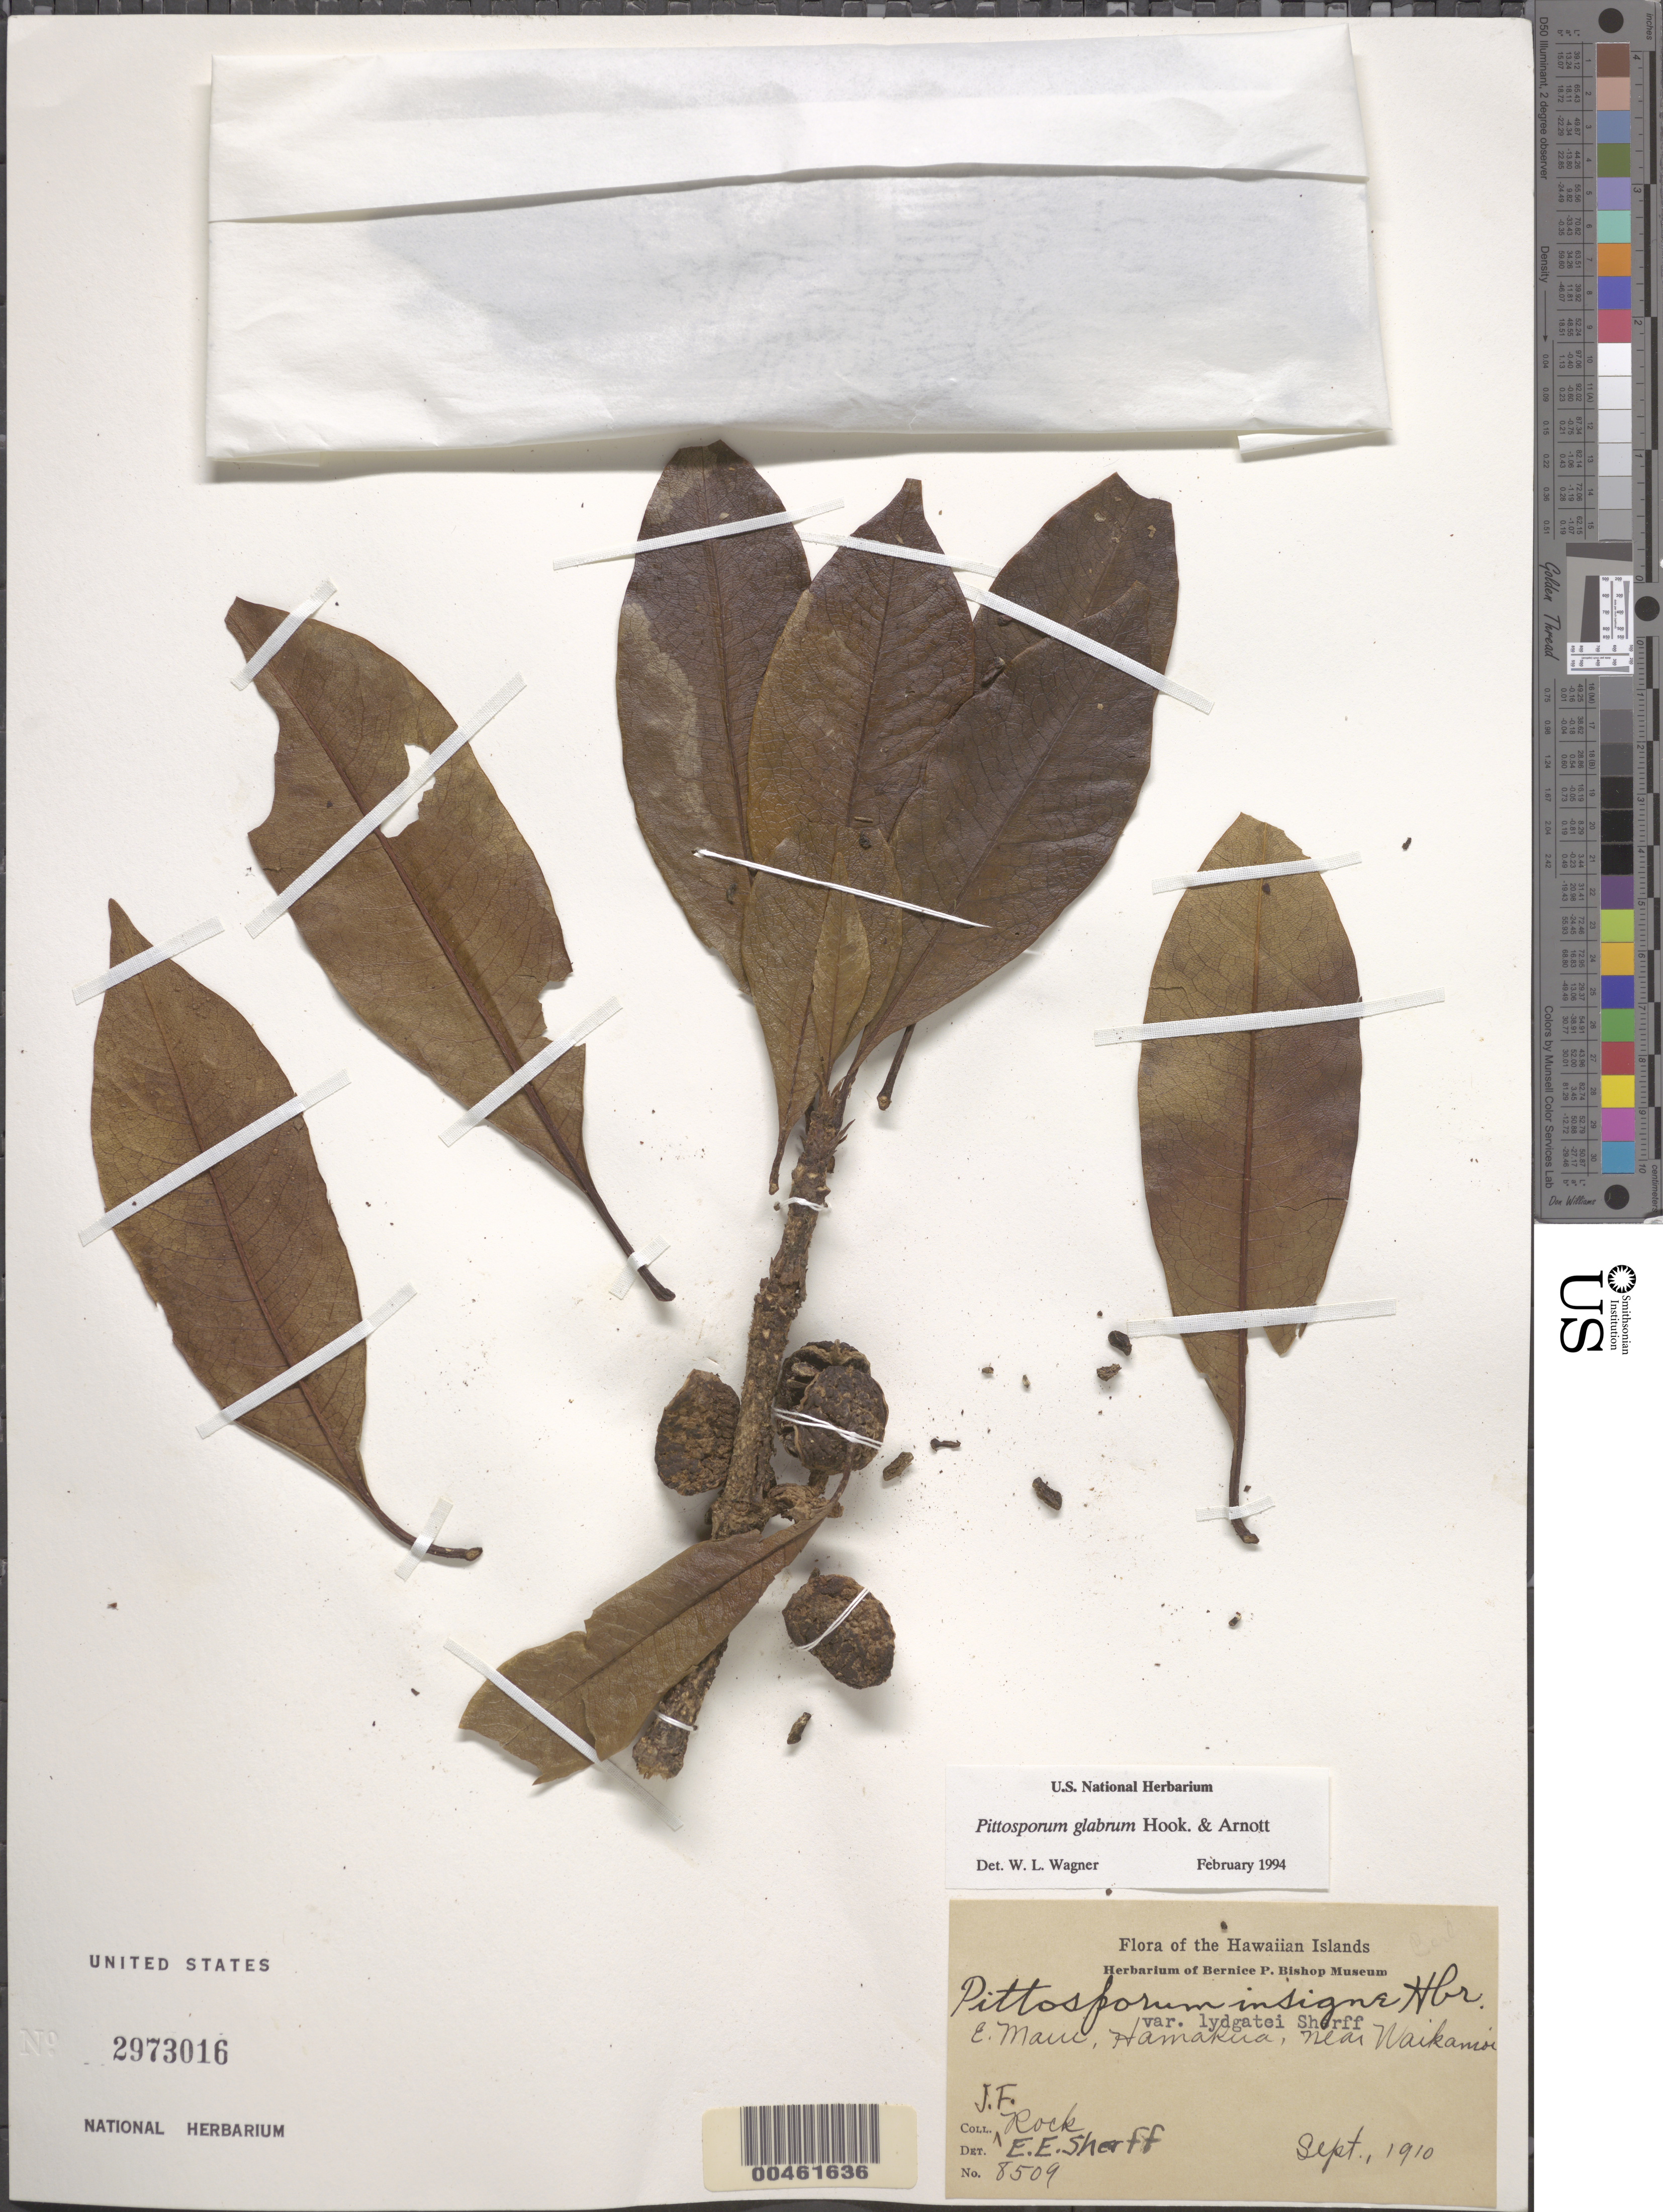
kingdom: Plantae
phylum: Tracheophyta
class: Magnoliopsida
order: Apiales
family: Pittosporaceae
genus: Pittosporum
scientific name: Pittosporum glabrum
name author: Hook. & Arn.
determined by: Wagner, W. L., (BOT), Smithsonian Institution - National Museum of Natural History (UNITED STATES)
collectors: J. F. Rock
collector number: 8509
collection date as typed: Sep 1910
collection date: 1910-09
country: United States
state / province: Hawaii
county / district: Maui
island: Maui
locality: E Maui, Hamakua, near Waikamoi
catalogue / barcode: US 2973016